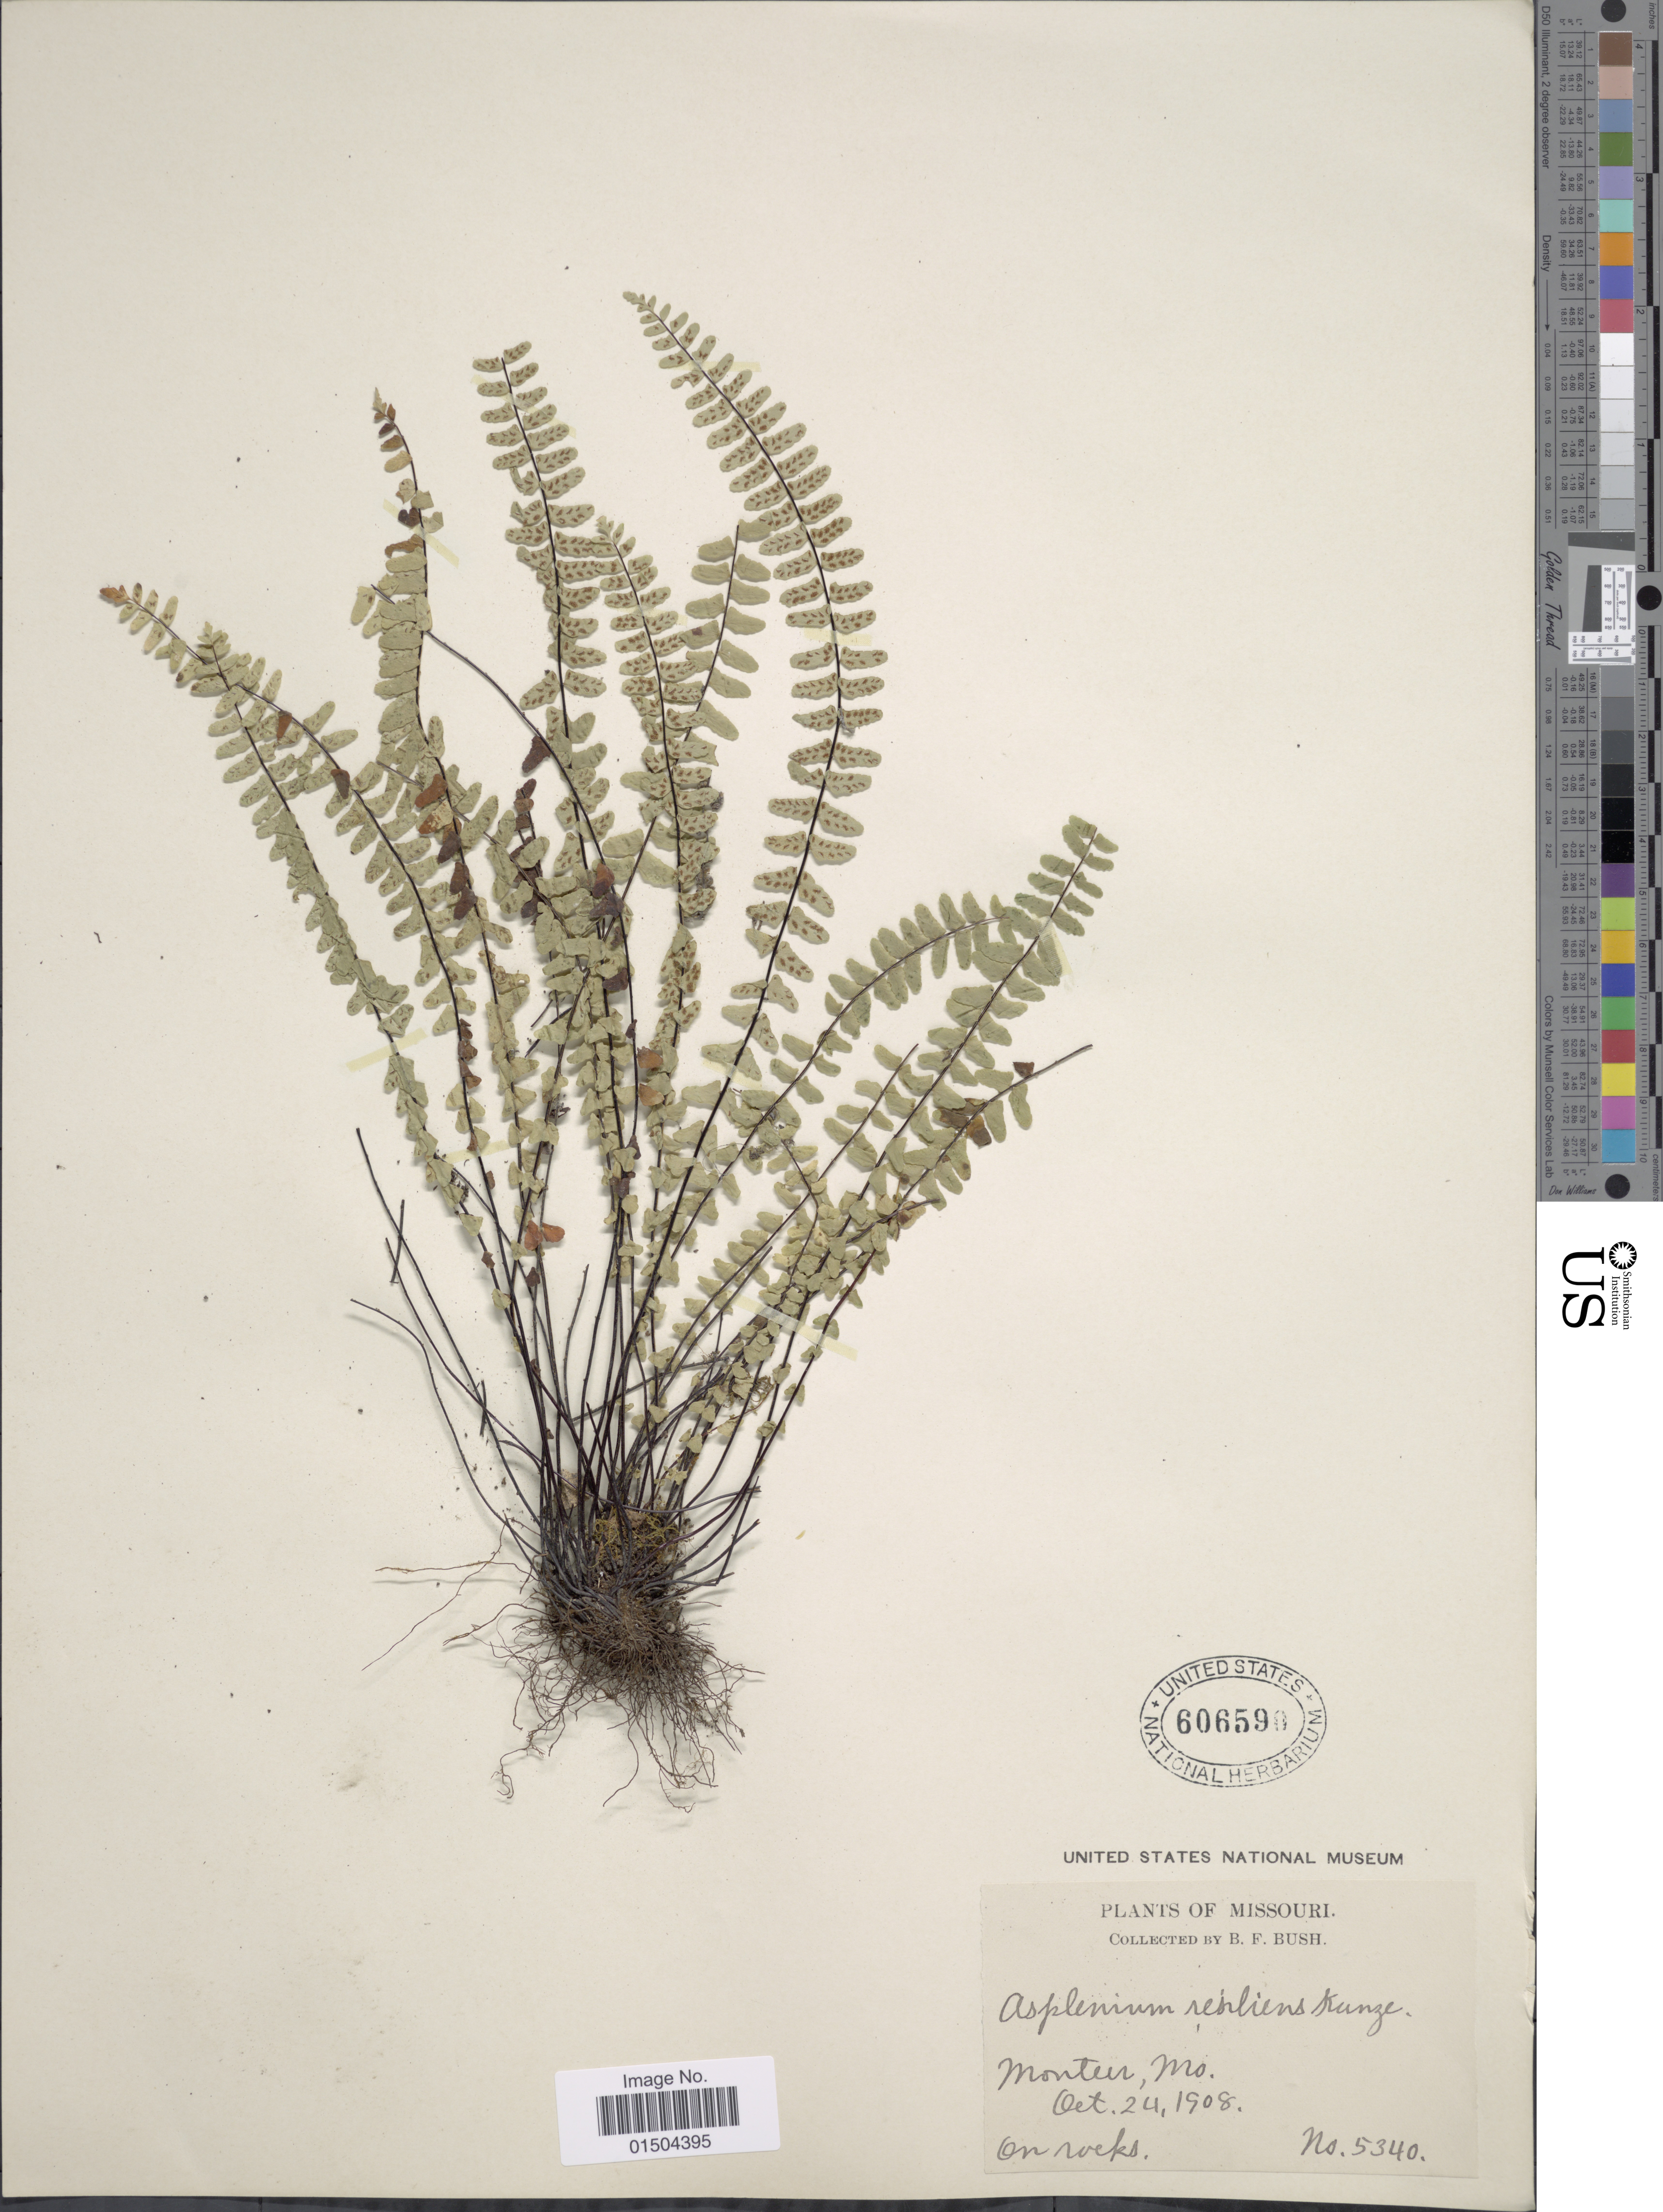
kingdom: Plantae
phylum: Tracheophyta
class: Polypodiopsida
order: Polypodiales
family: Aspleniaceae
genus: Asplenium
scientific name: Asplenium resiliens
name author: Kunze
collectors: B. F. Bush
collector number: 5340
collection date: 1908-10-24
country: United States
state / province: Missouri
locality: Monteer.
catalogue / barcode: US 606590